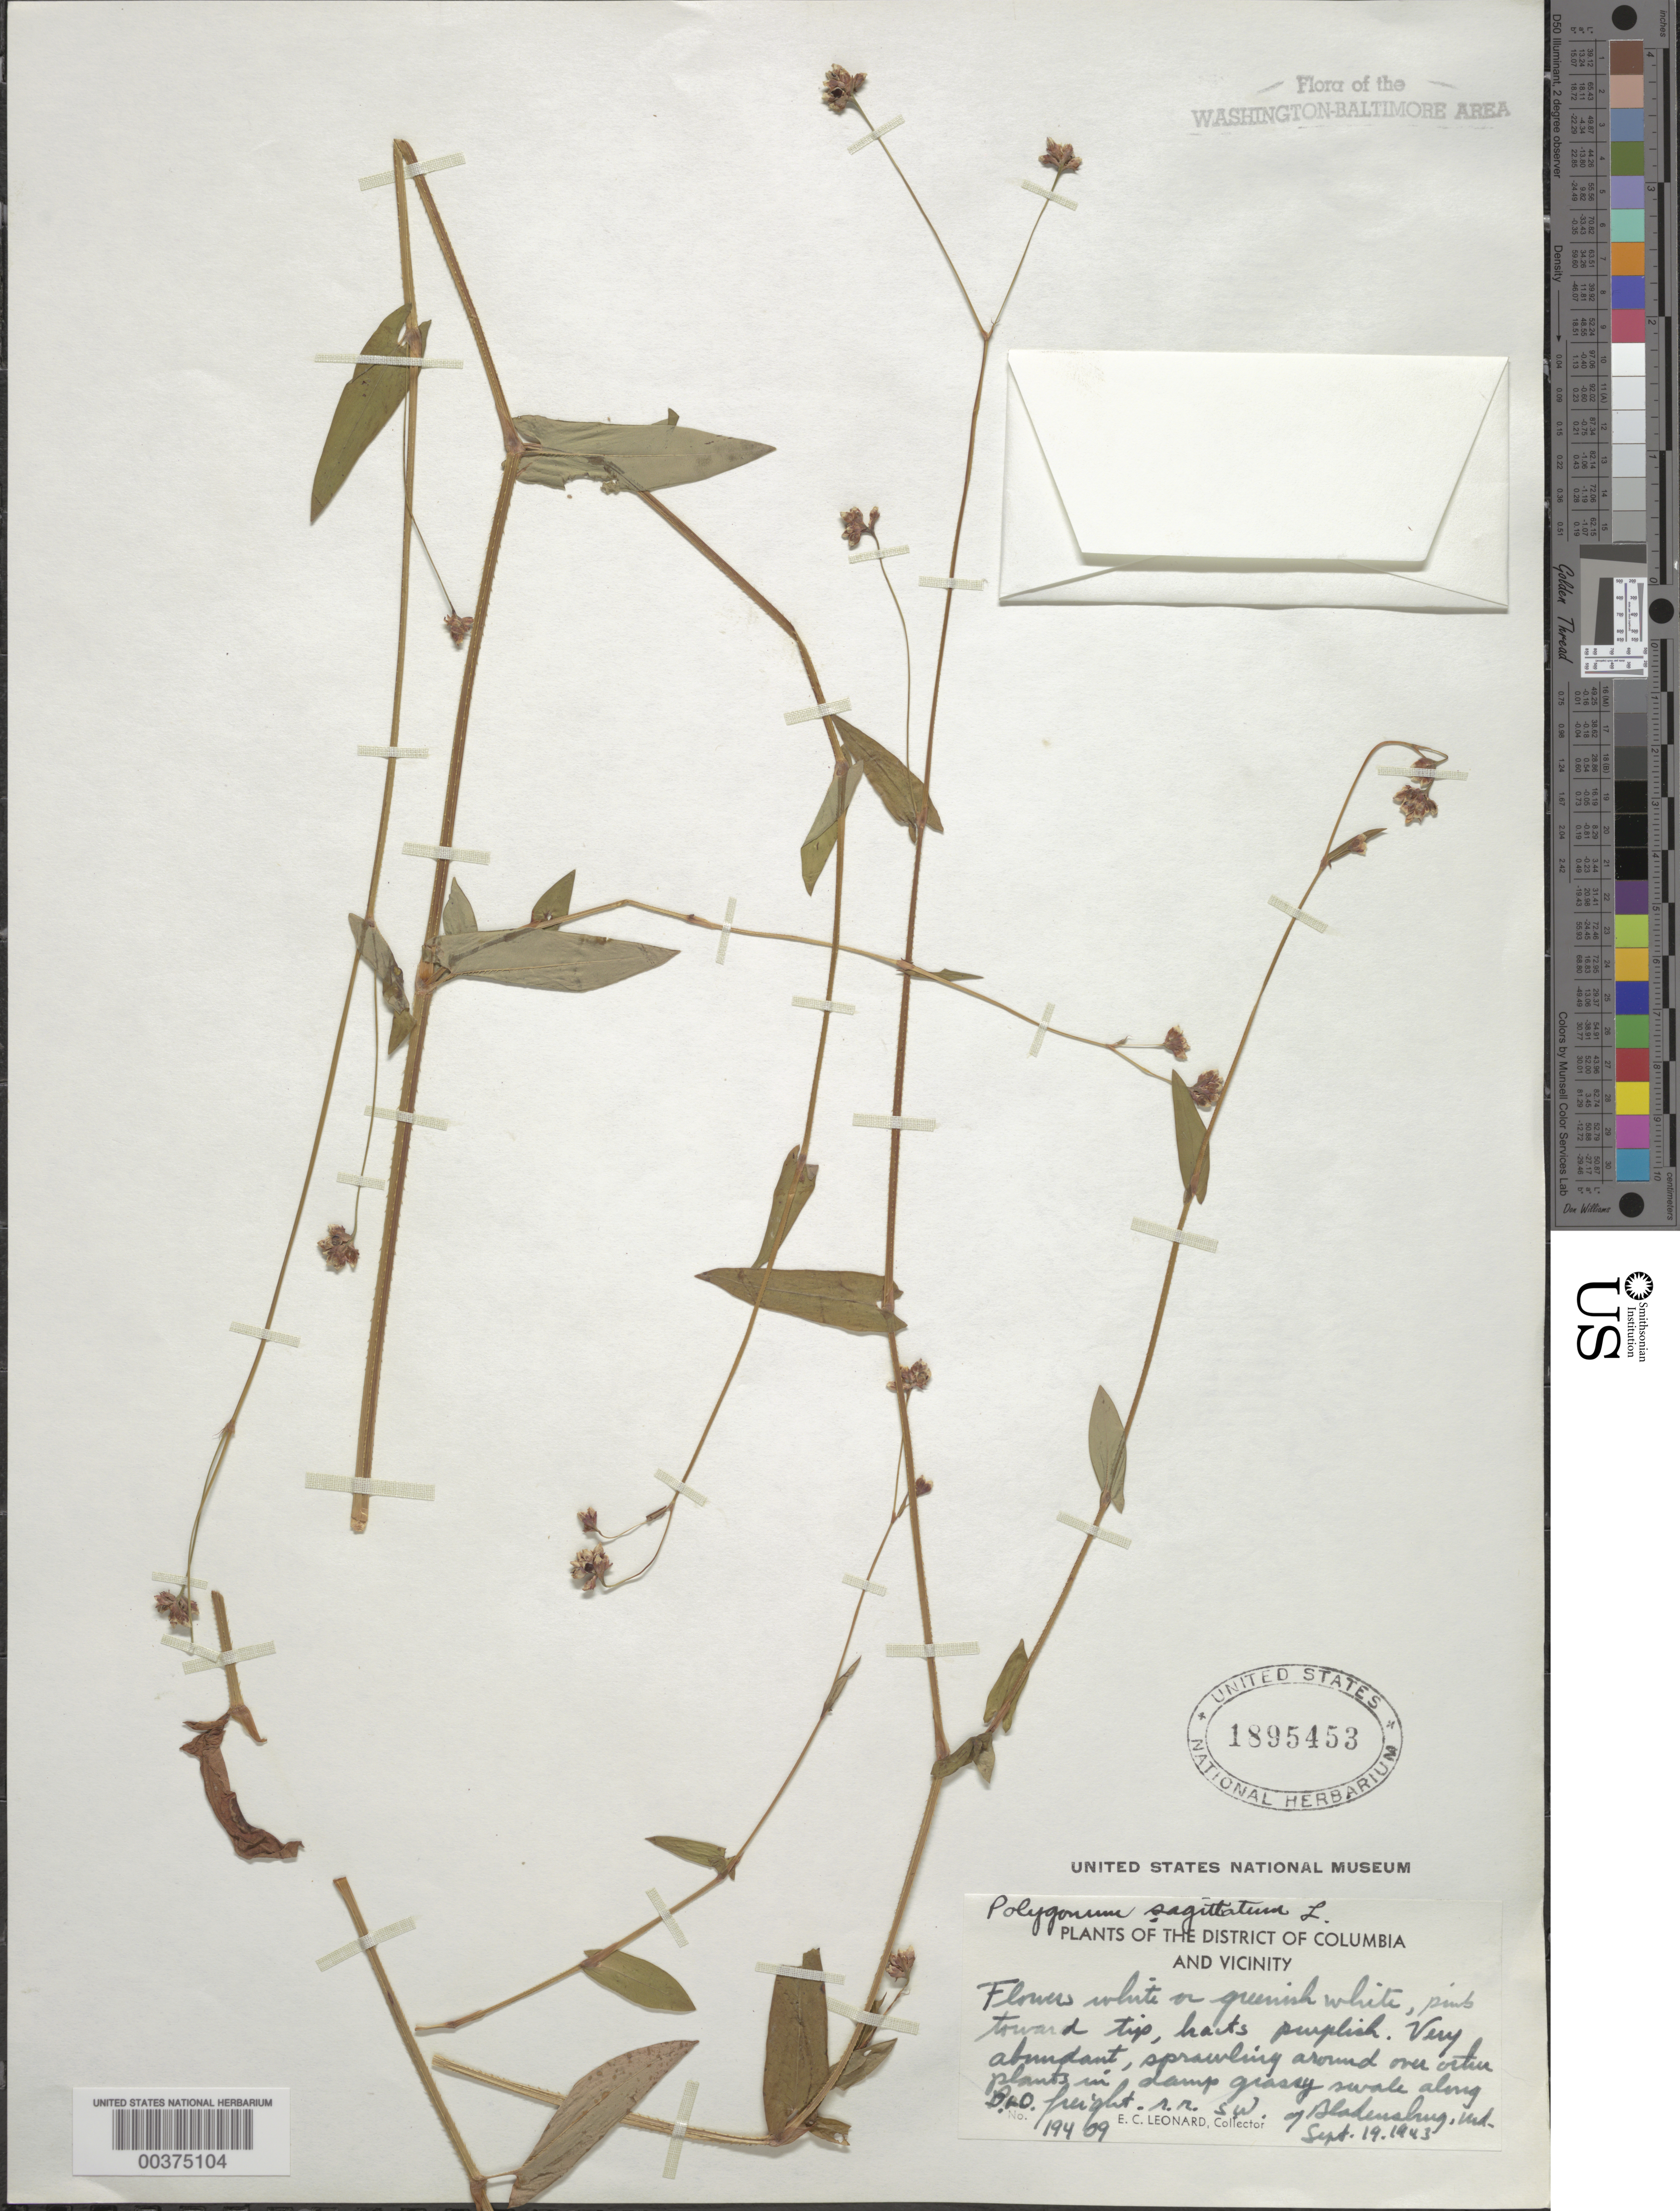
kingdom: Plantae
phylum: Tracheophyta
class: Magnoliopsida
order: Caryophyllales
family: Polygonaceae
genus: Persicaria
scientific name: Persicaria sagittata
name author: (L.) H. Gross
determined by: Atha, D. E.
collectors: E. C. Leonard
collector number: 19409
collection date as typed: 19 Sep 1943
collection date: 1943-09-19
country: United States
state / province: Maryland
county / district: Prince George's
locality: Southwest of Bladensburg, railroad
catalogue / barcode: US 1895453